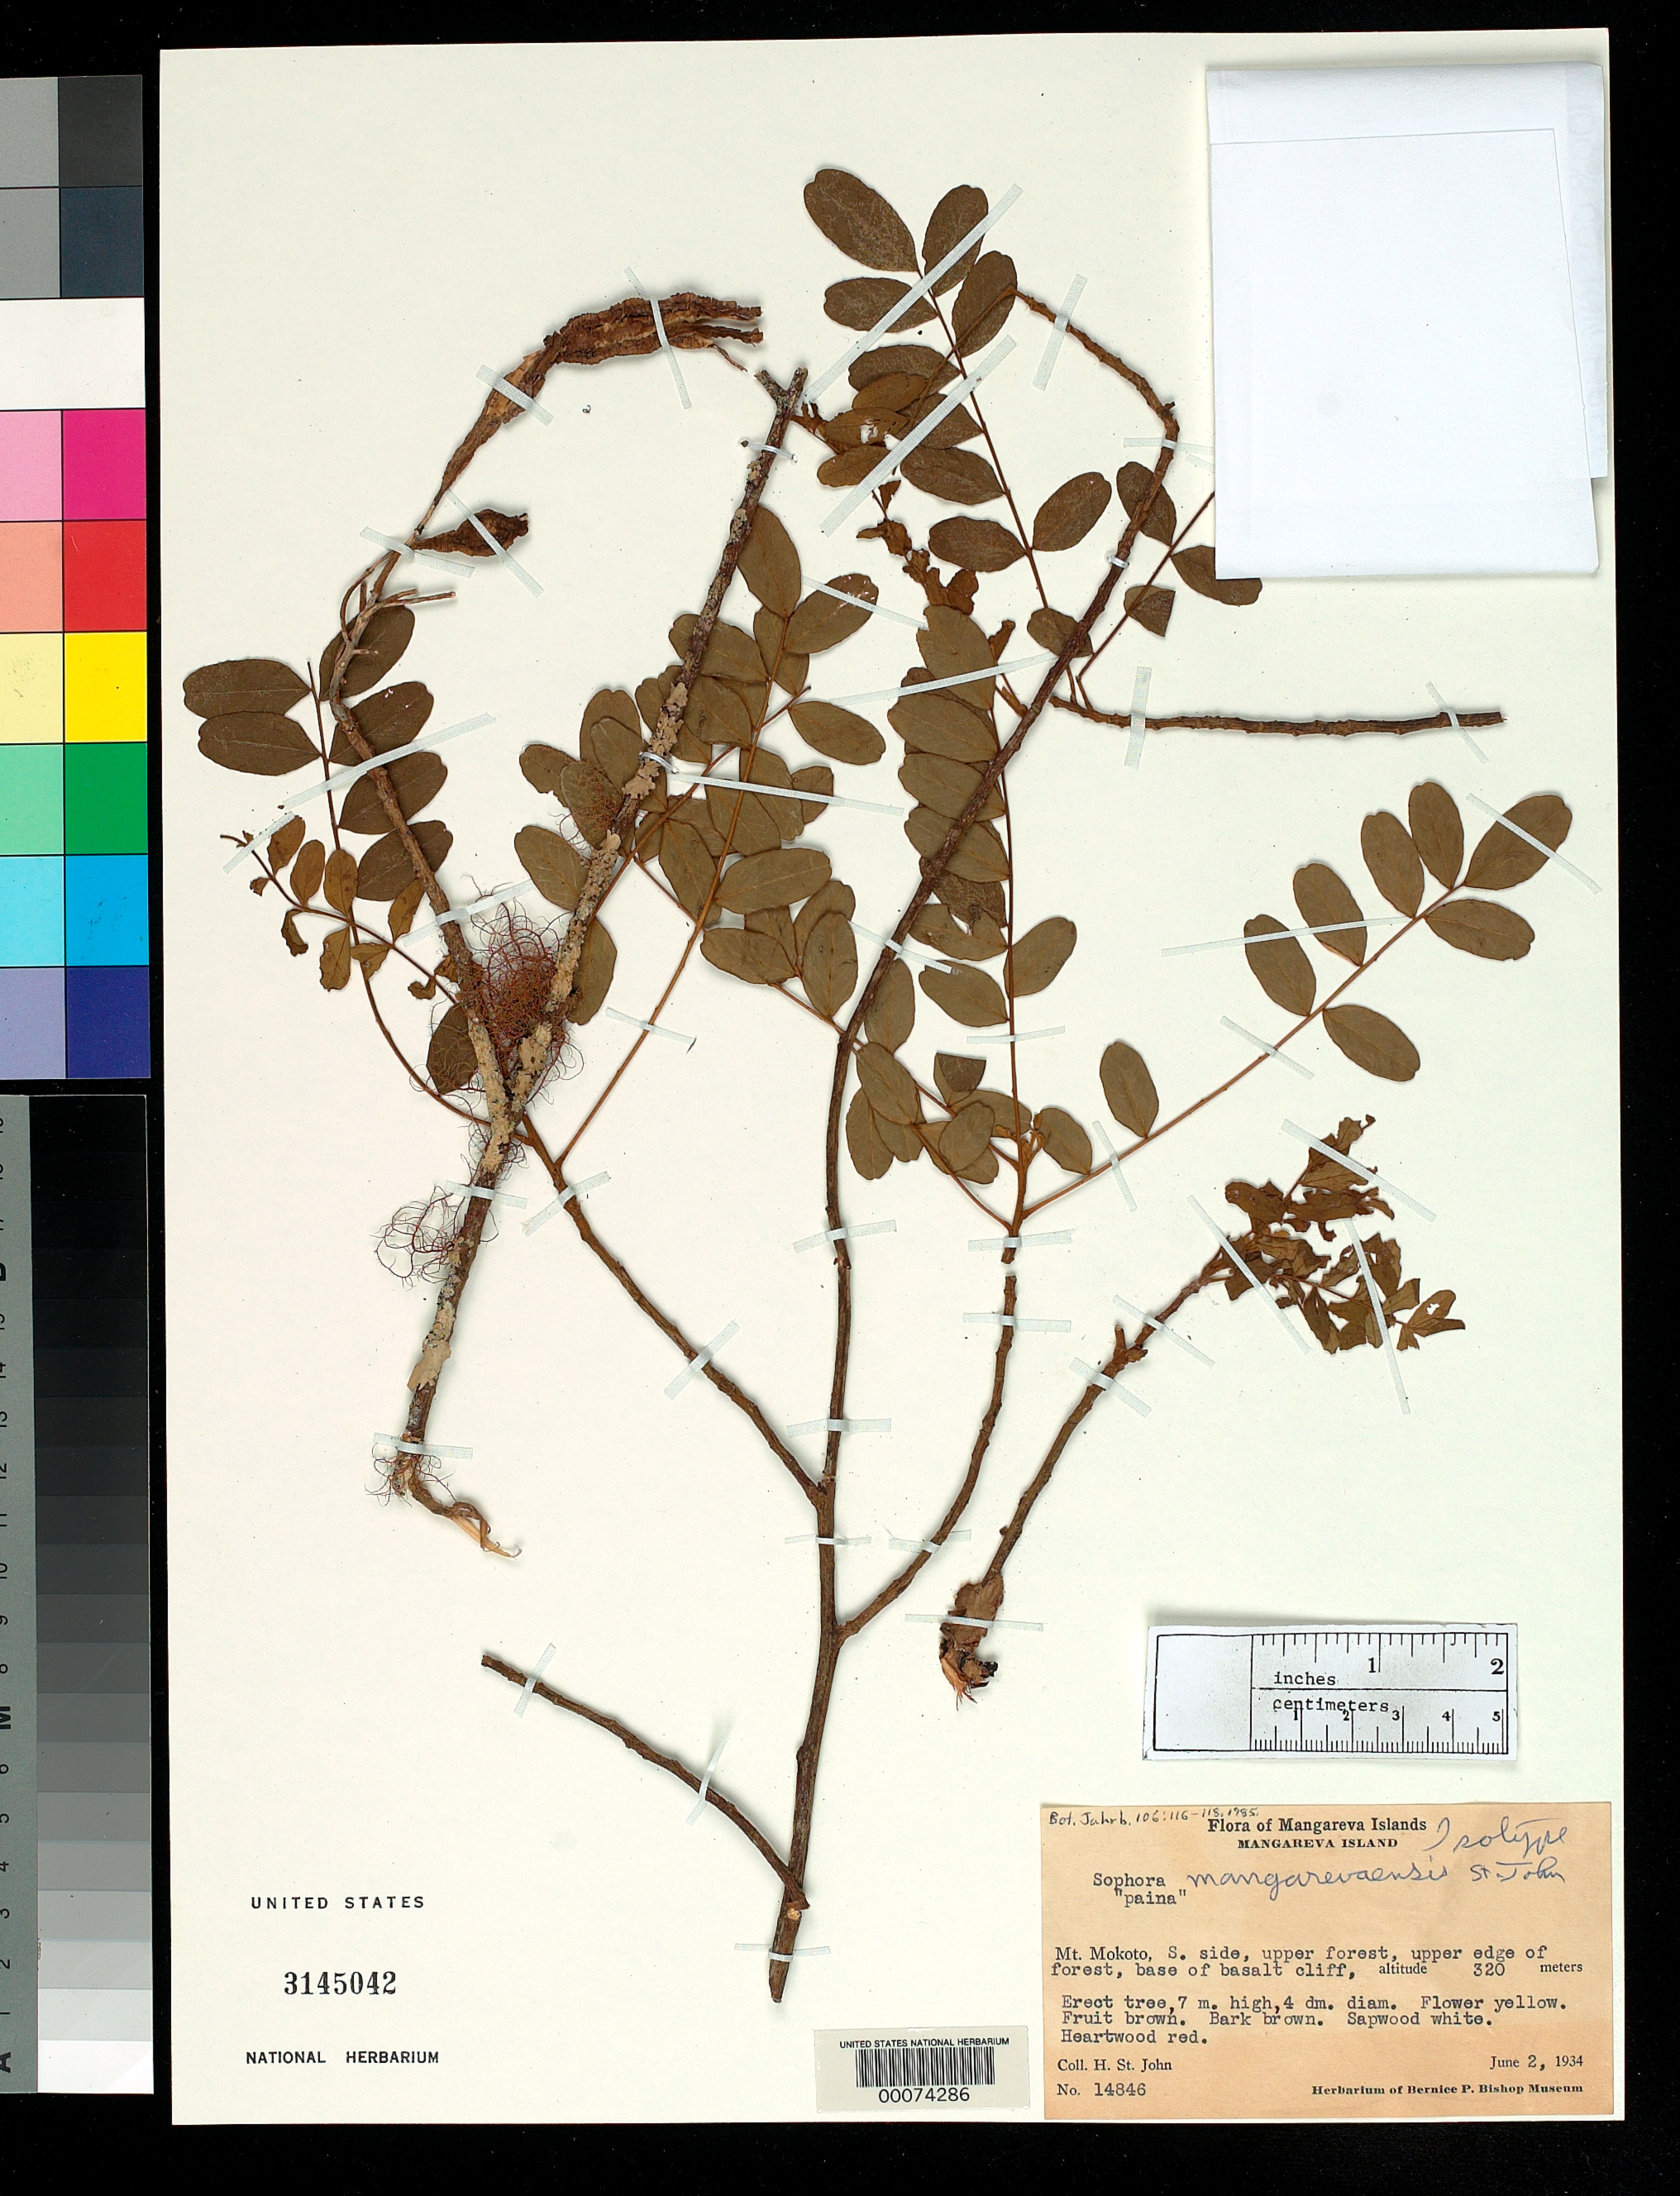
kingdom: Plantae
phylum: Tracheophyta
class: Magnoliopsida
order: Fabales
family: Fabaceae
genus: Sophora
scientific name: Sophora mangarevaensis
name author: H. St. John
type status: Isotype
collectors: H. St. John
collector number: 14846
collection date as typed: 02 Jun 1934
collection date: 1934-06-02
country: French Polynesia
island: Rapa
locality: Mt. Mokoto, S side, upper edge of forest, base of basalt cliff. [Tubuai Is.]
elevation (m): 320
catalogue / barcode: US 3145042